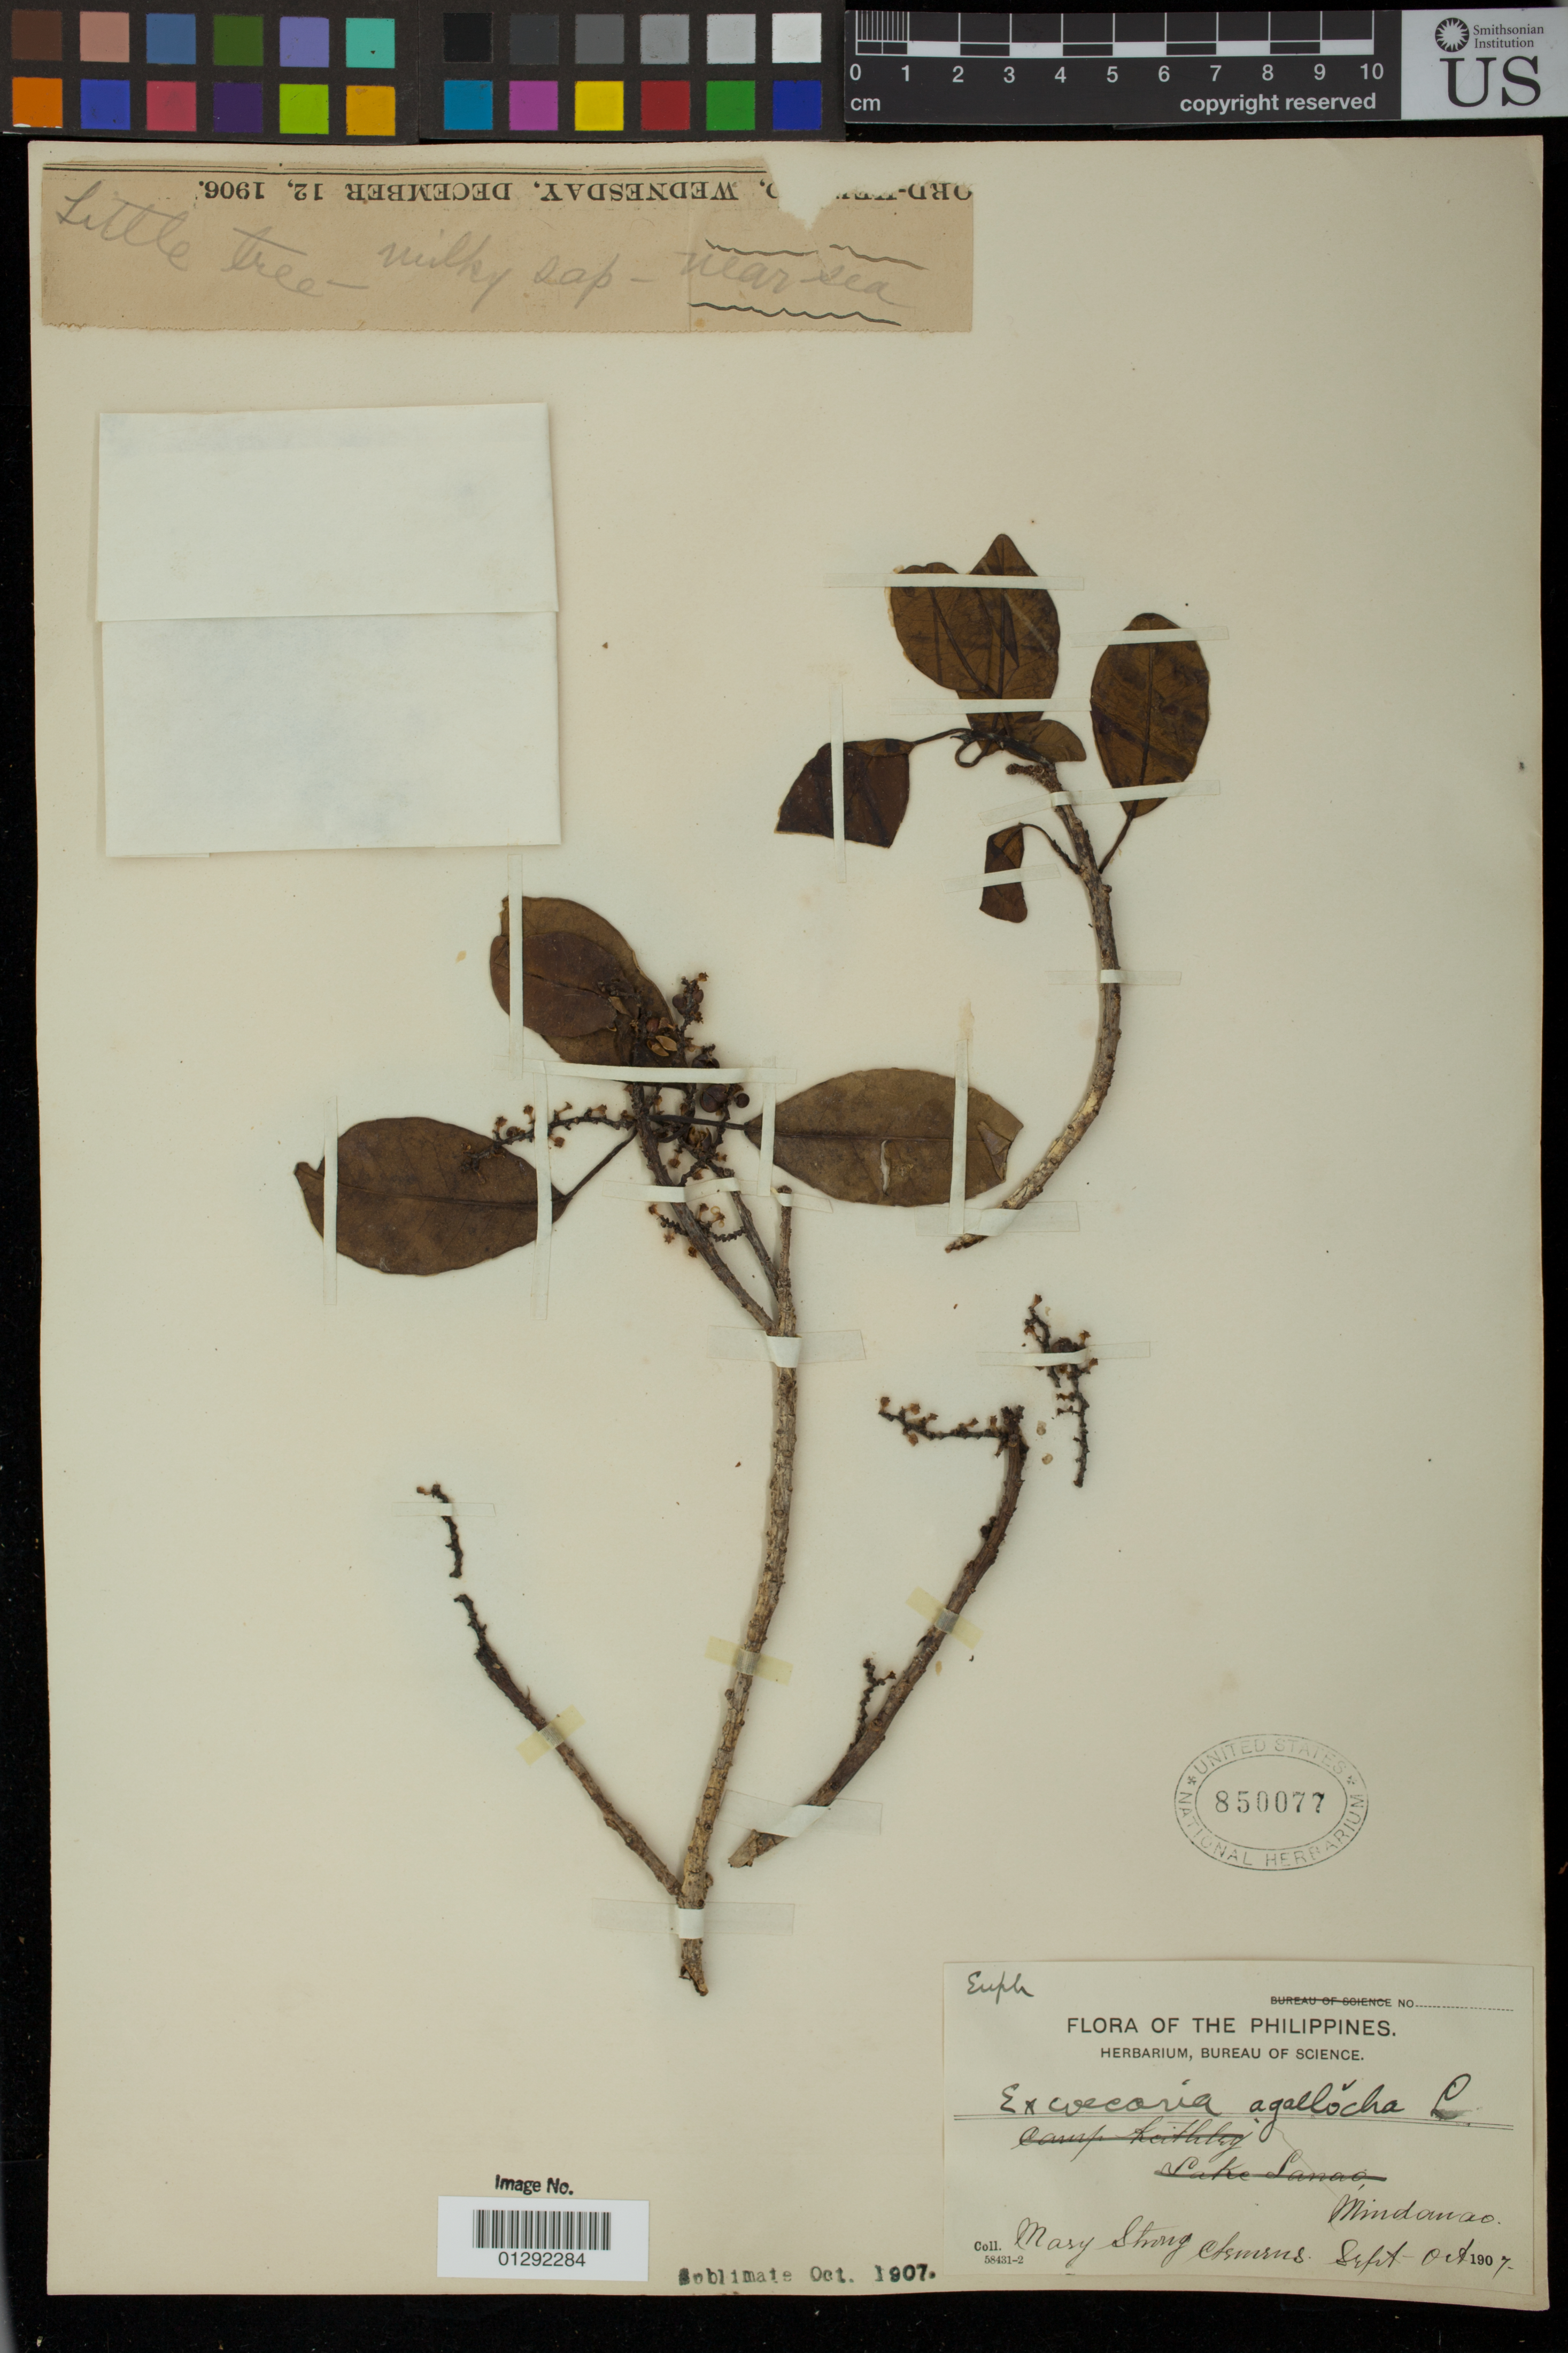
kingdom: Plantae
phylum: Tracheophyta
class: Magnoliopsida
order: Malpighiales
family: Euphorbiaceae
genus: Excoecaria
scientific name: Excoecaria agallocha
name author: L.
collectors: M. S. Clemens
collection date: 1907-09/1907-10-01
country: Philippines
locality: Mindanao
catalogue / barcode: US 850077